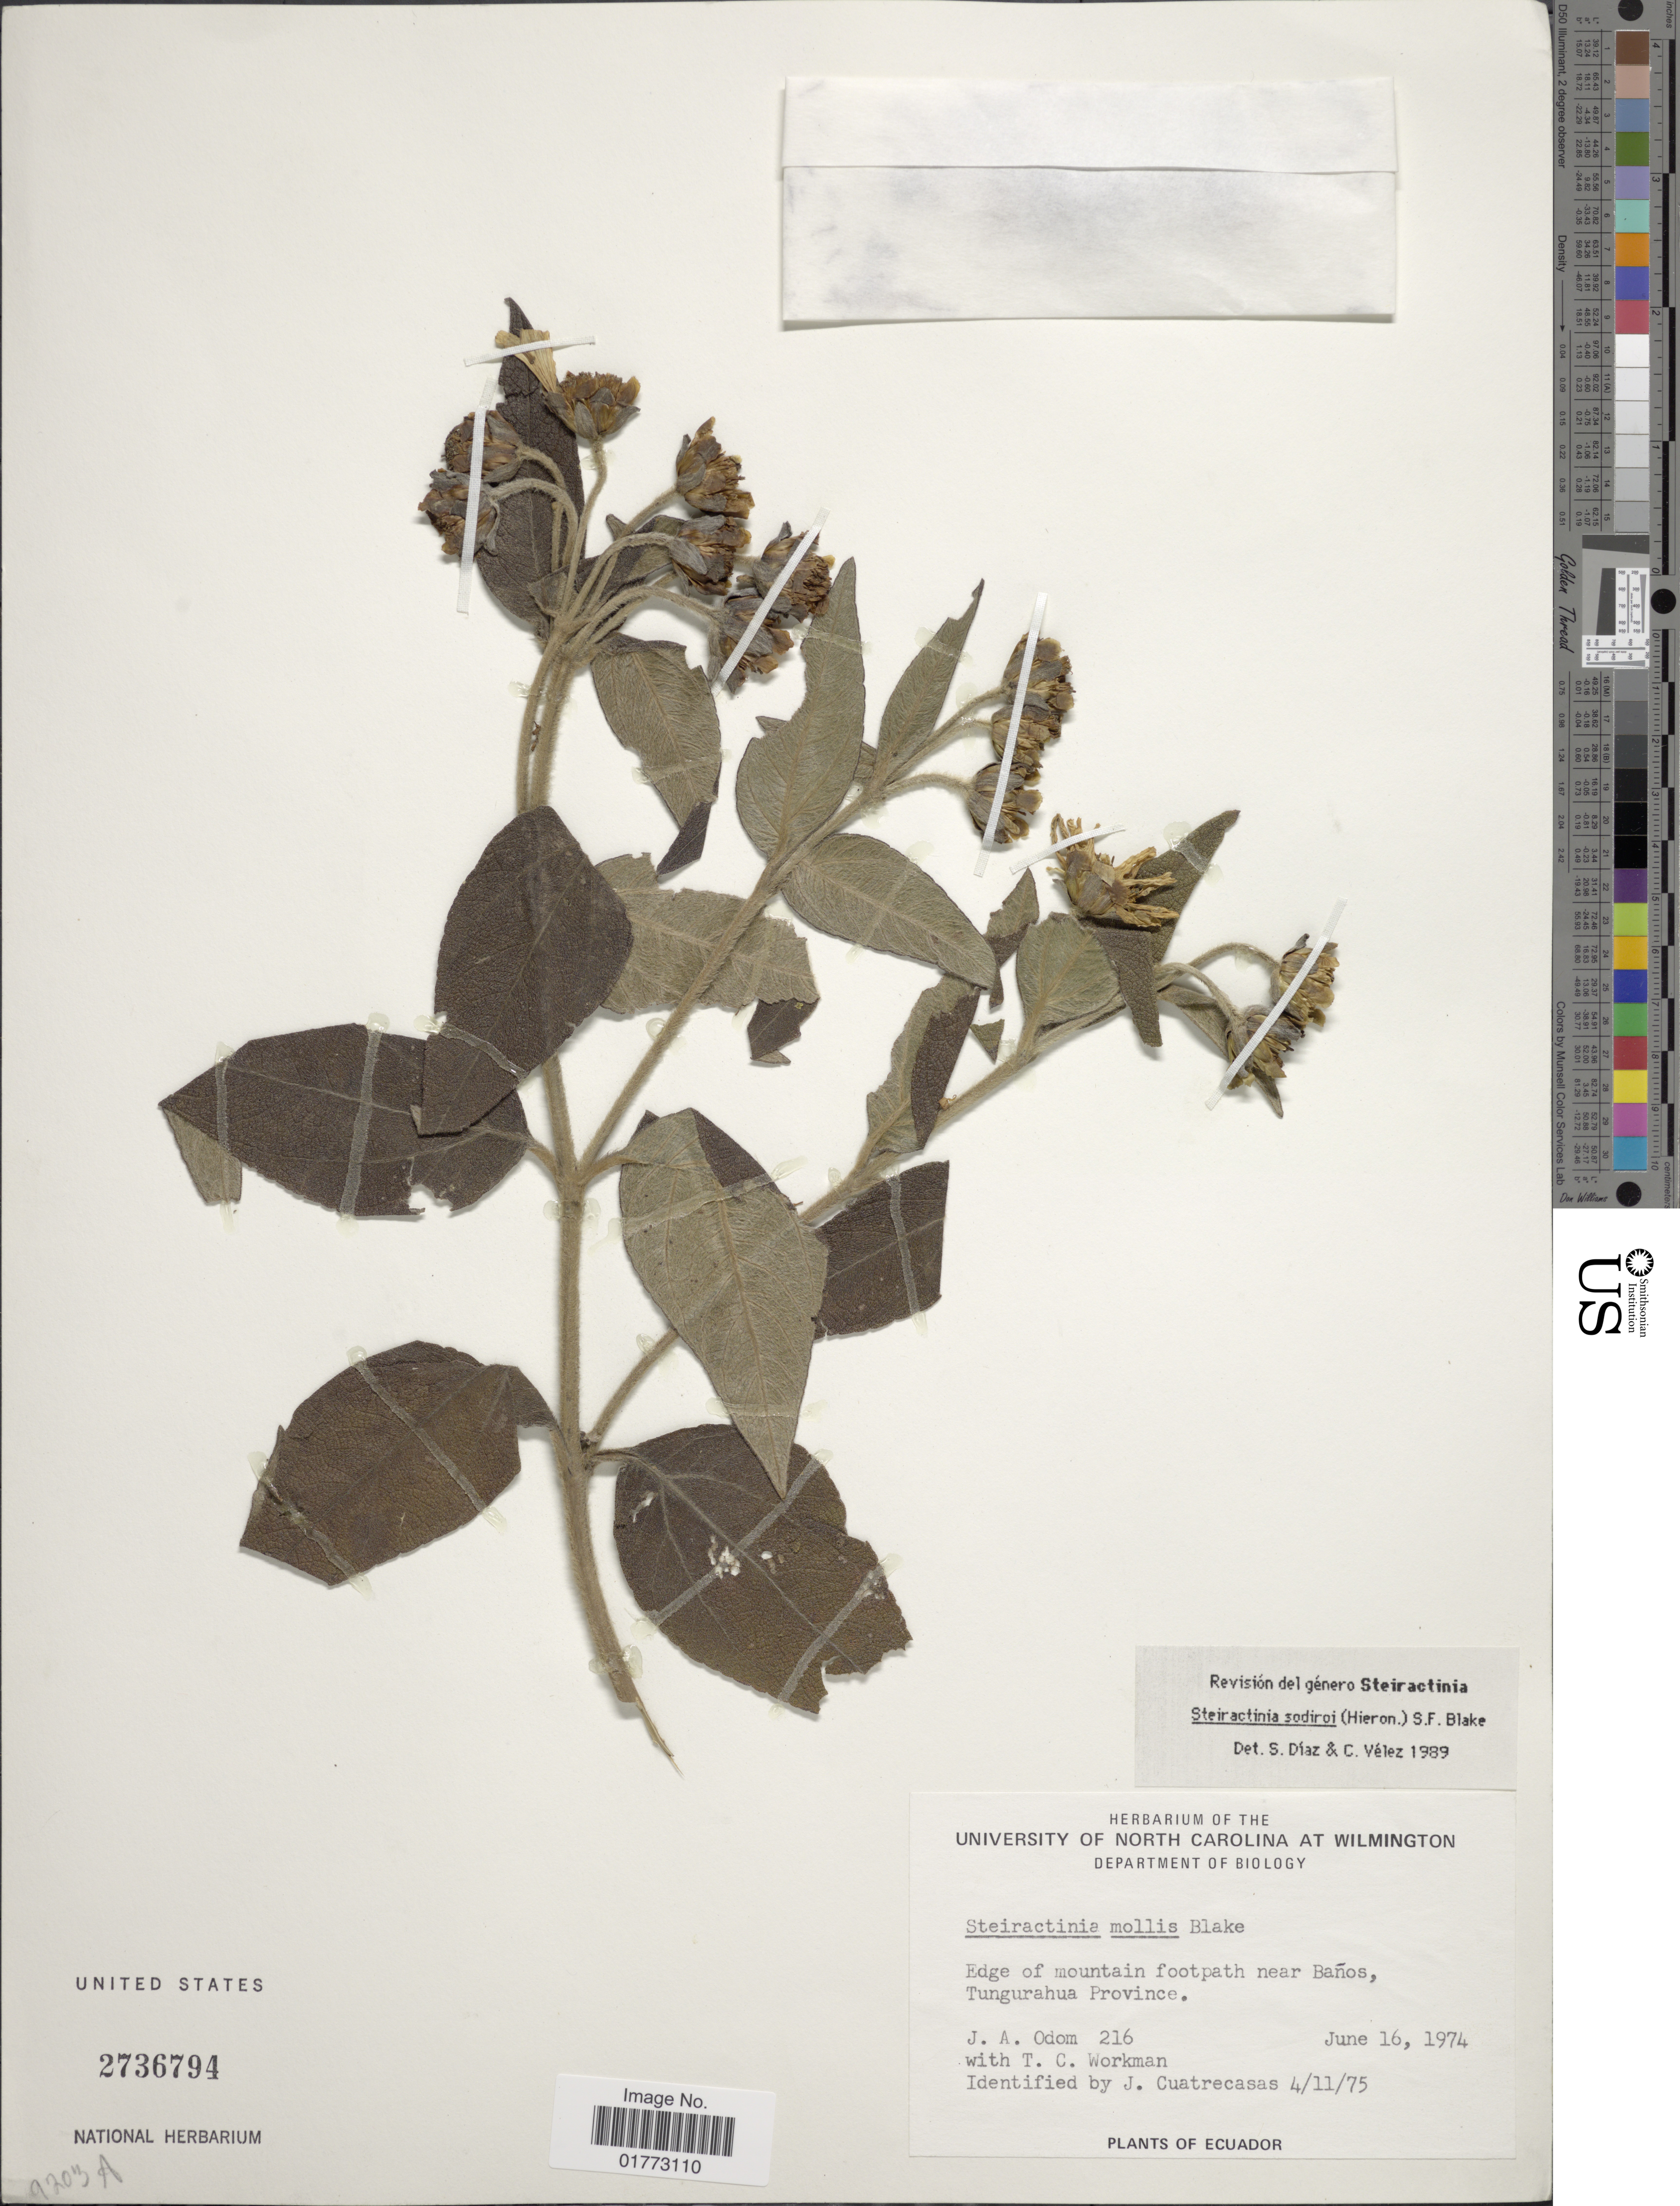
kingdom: Plantae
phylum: Tracheophyta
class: Magnoliopsida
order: Asterales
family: Asteraceae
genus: Steiractinia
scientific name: Steiractinia sodiroi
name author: (Hieron. ex Sodiro) S.F. Blake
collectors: J. Odom & T. Workman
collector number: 216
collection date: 1974-06-16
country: Ecuador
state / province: Tungurahua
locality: Edge of mountain footpath near Banos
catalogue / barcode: US 2736794